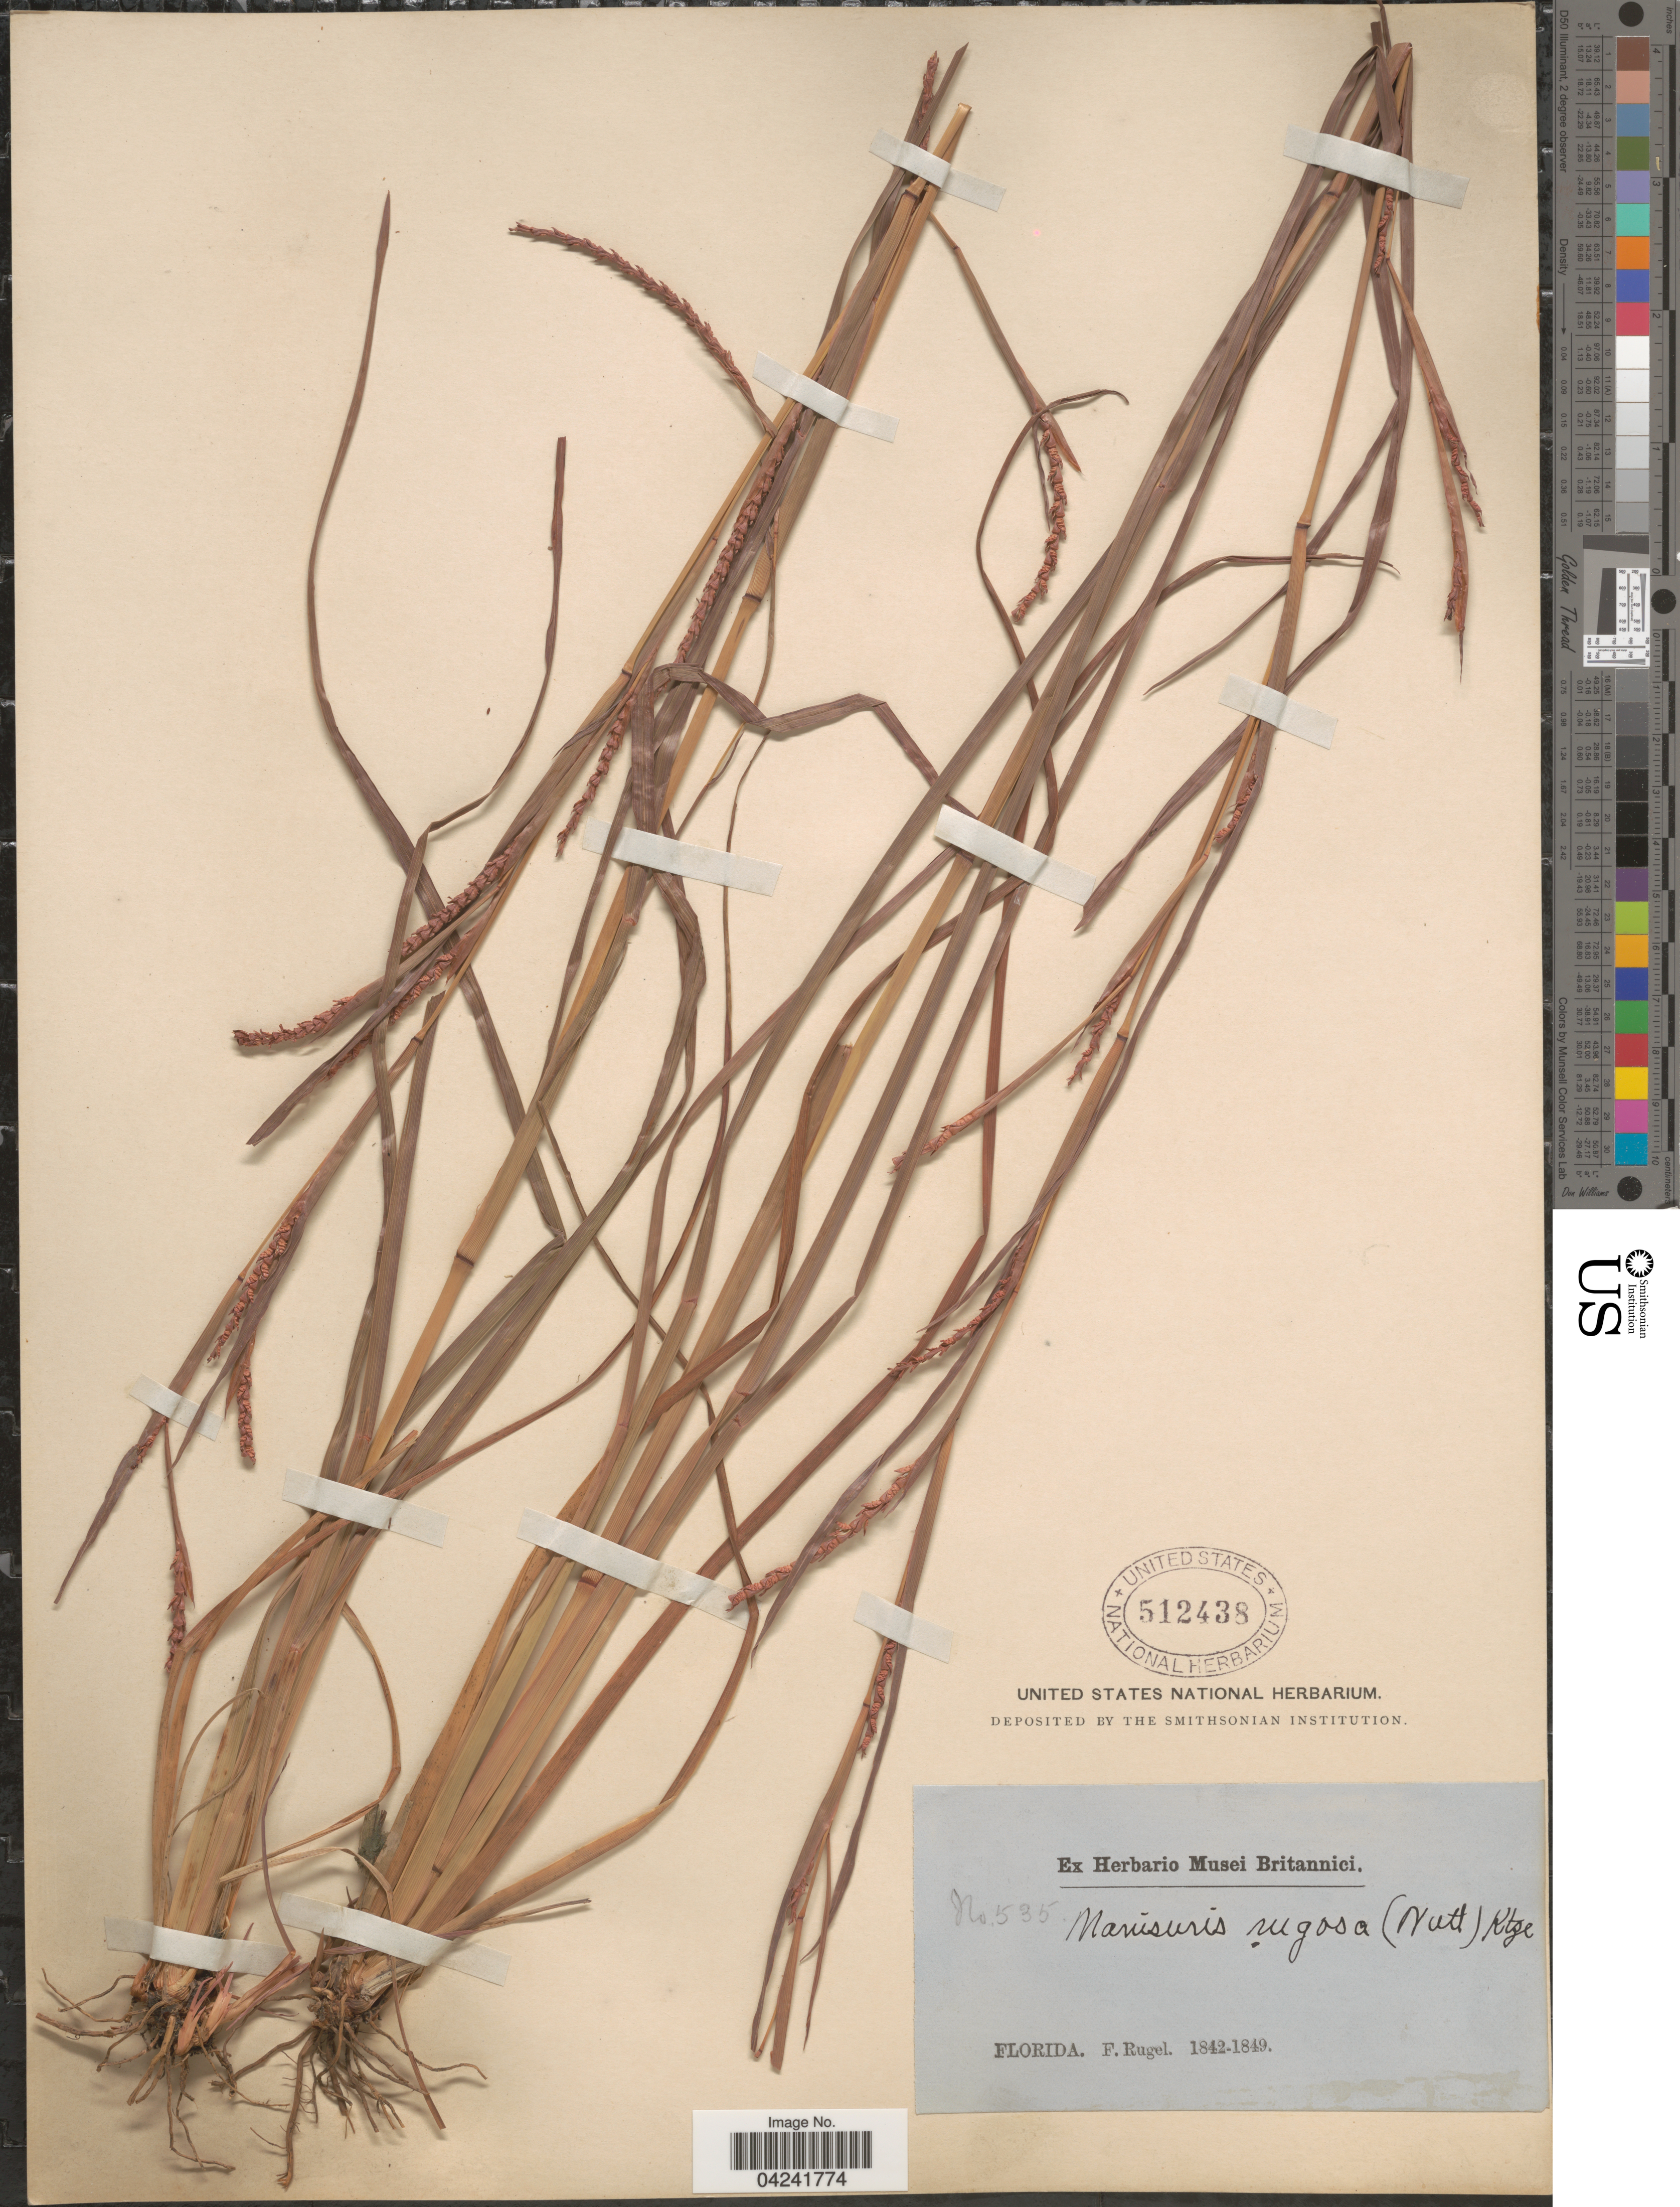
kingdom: Plantae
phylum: Tracheophyta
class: Liliopsida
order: Poales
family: Poaceae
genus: Mnesithea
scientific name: Mnesithea rugosa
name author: (Nutt.) de Koning & Sosef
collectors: F. Rugel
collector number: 535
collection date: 1842/1849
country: United States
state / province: Florida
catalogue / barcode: US 512438